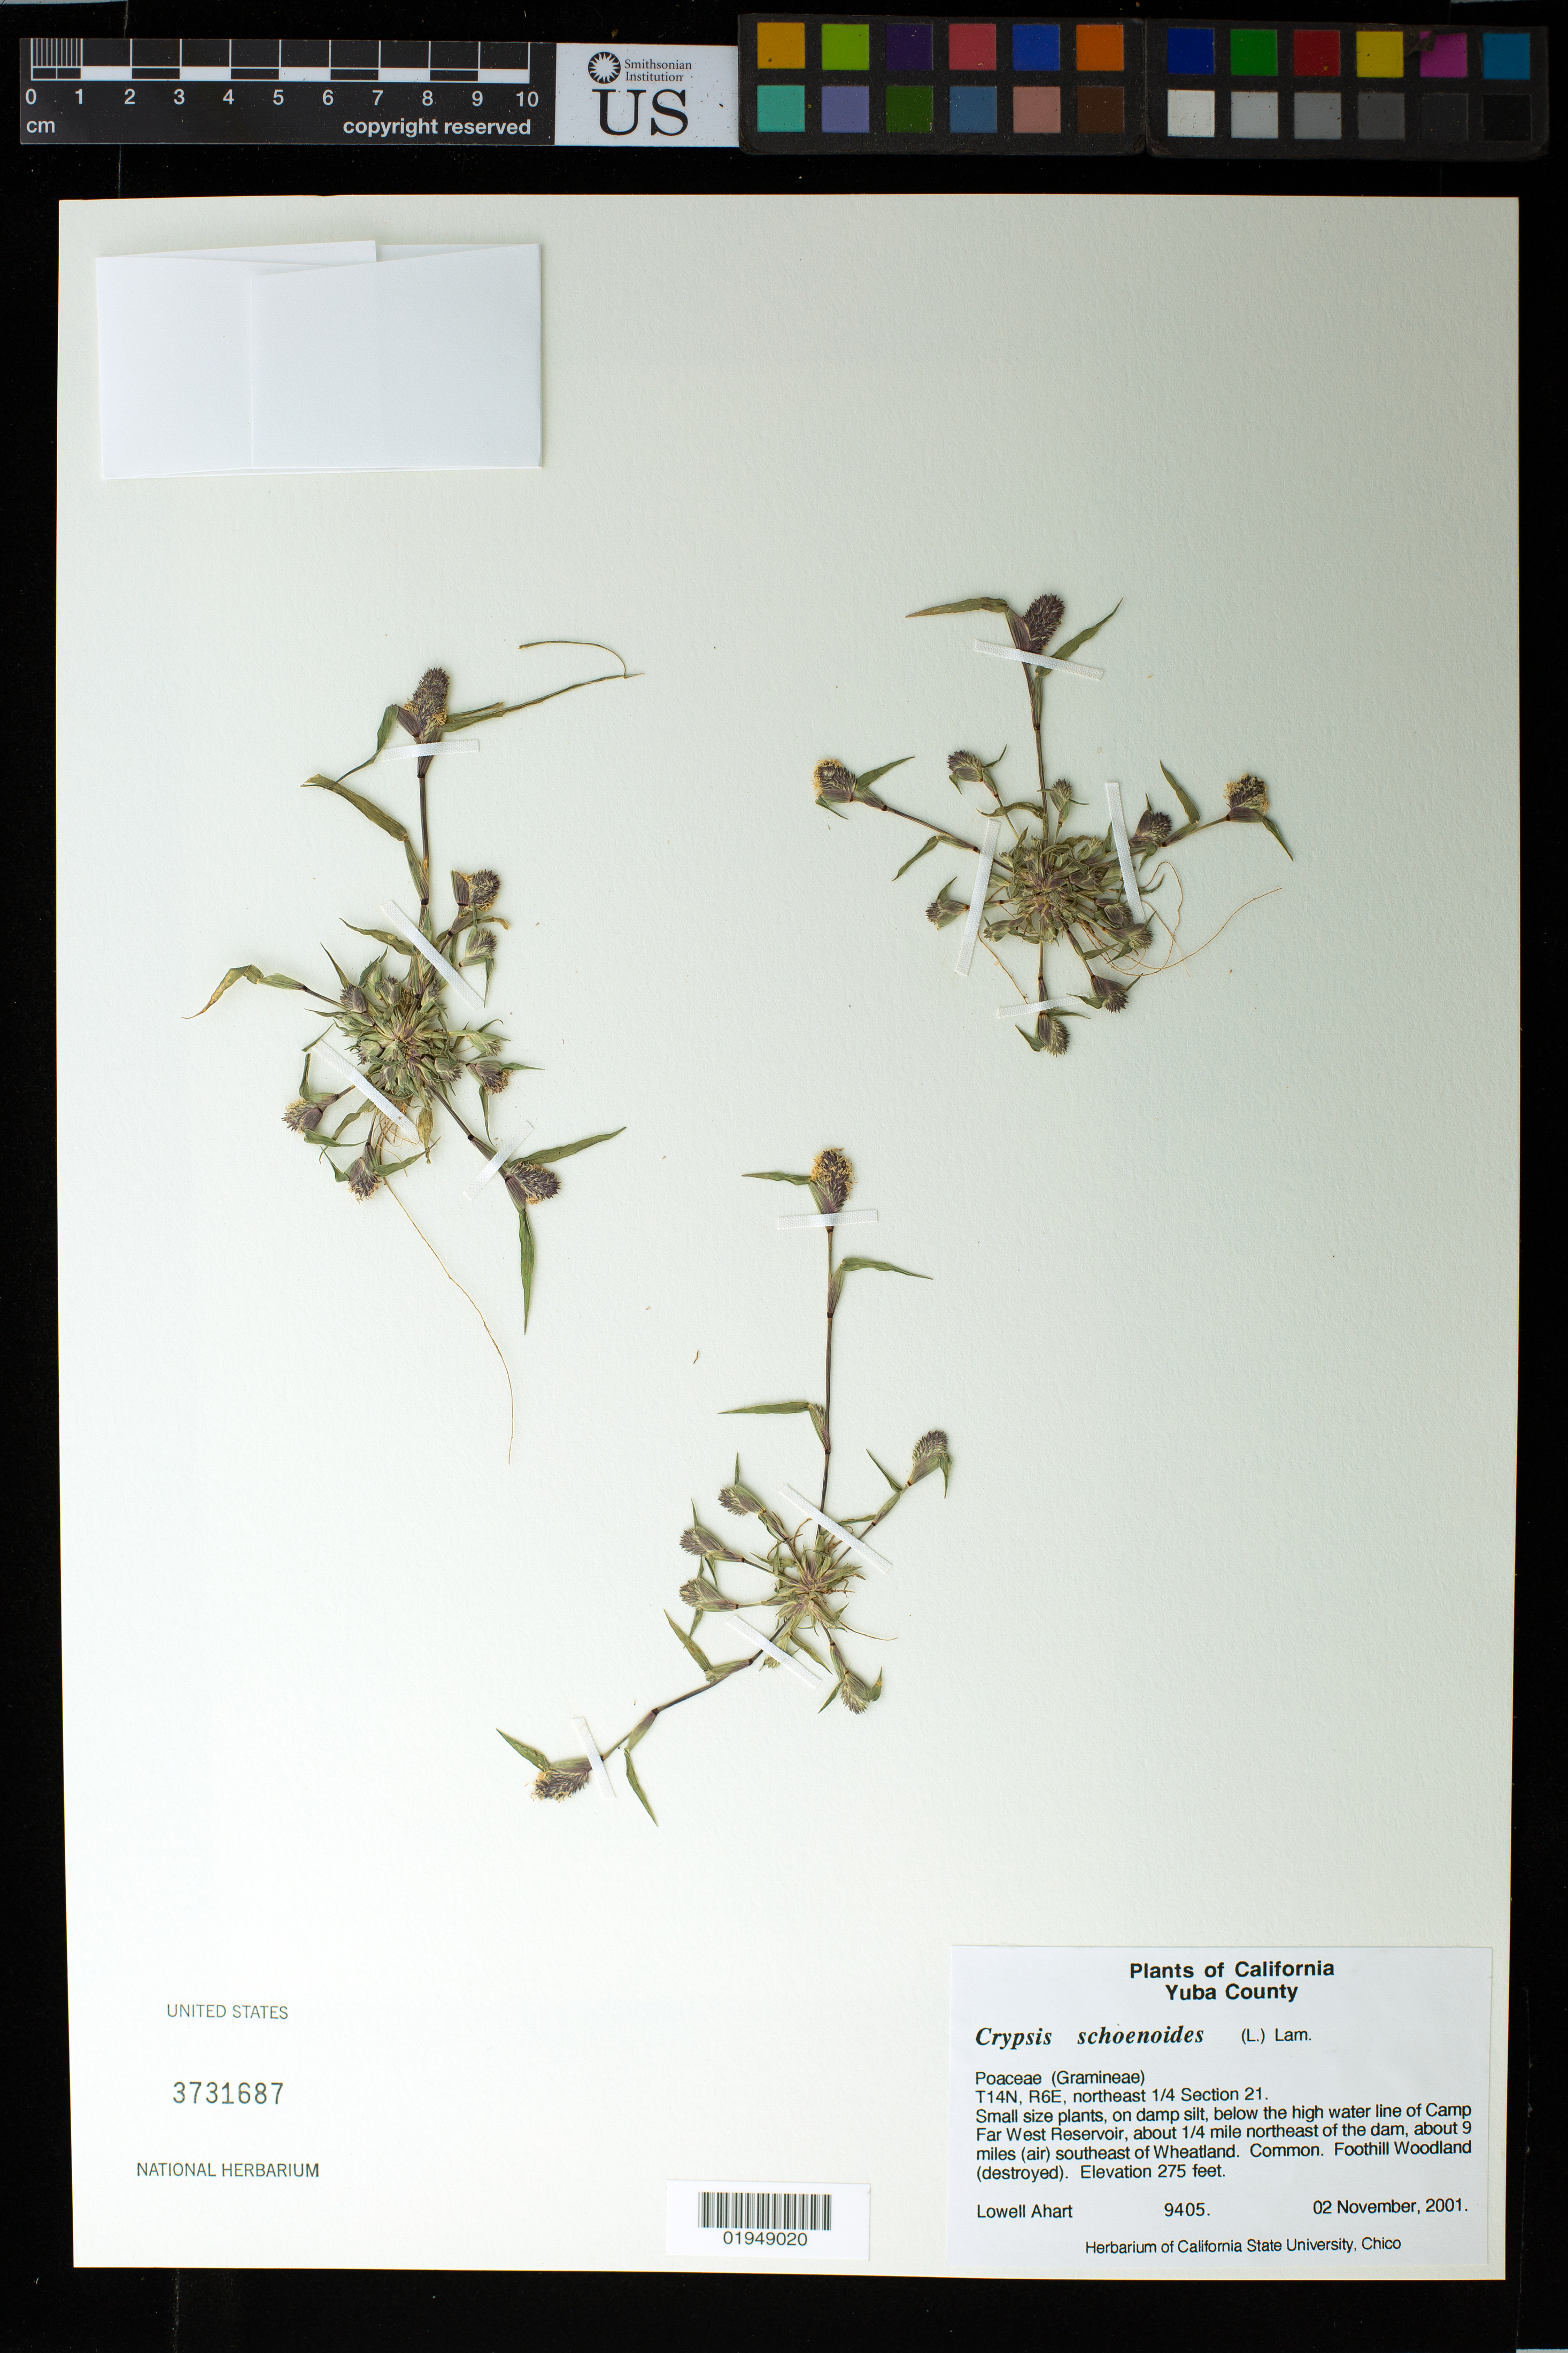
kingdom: Plantae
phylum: Tracheophyta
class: Liliopsida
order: Poales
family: Poaceae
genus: Crypsis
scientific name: Crypsis schoenoides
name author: (L.) Lam.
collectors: L. Ahart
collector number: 9405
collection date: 2001-11-02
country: United States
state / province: California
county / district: Yuba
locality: Below the high water line of Camp Far West Reservoir, about 1/4 mile northeast of the dam, about 9 miles (air) southeast of Wheatland. T14N, R6E, northeast 1/4 Section 21.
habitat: foothill woodland (destroyed)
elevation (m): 84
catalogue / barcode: US 3731687